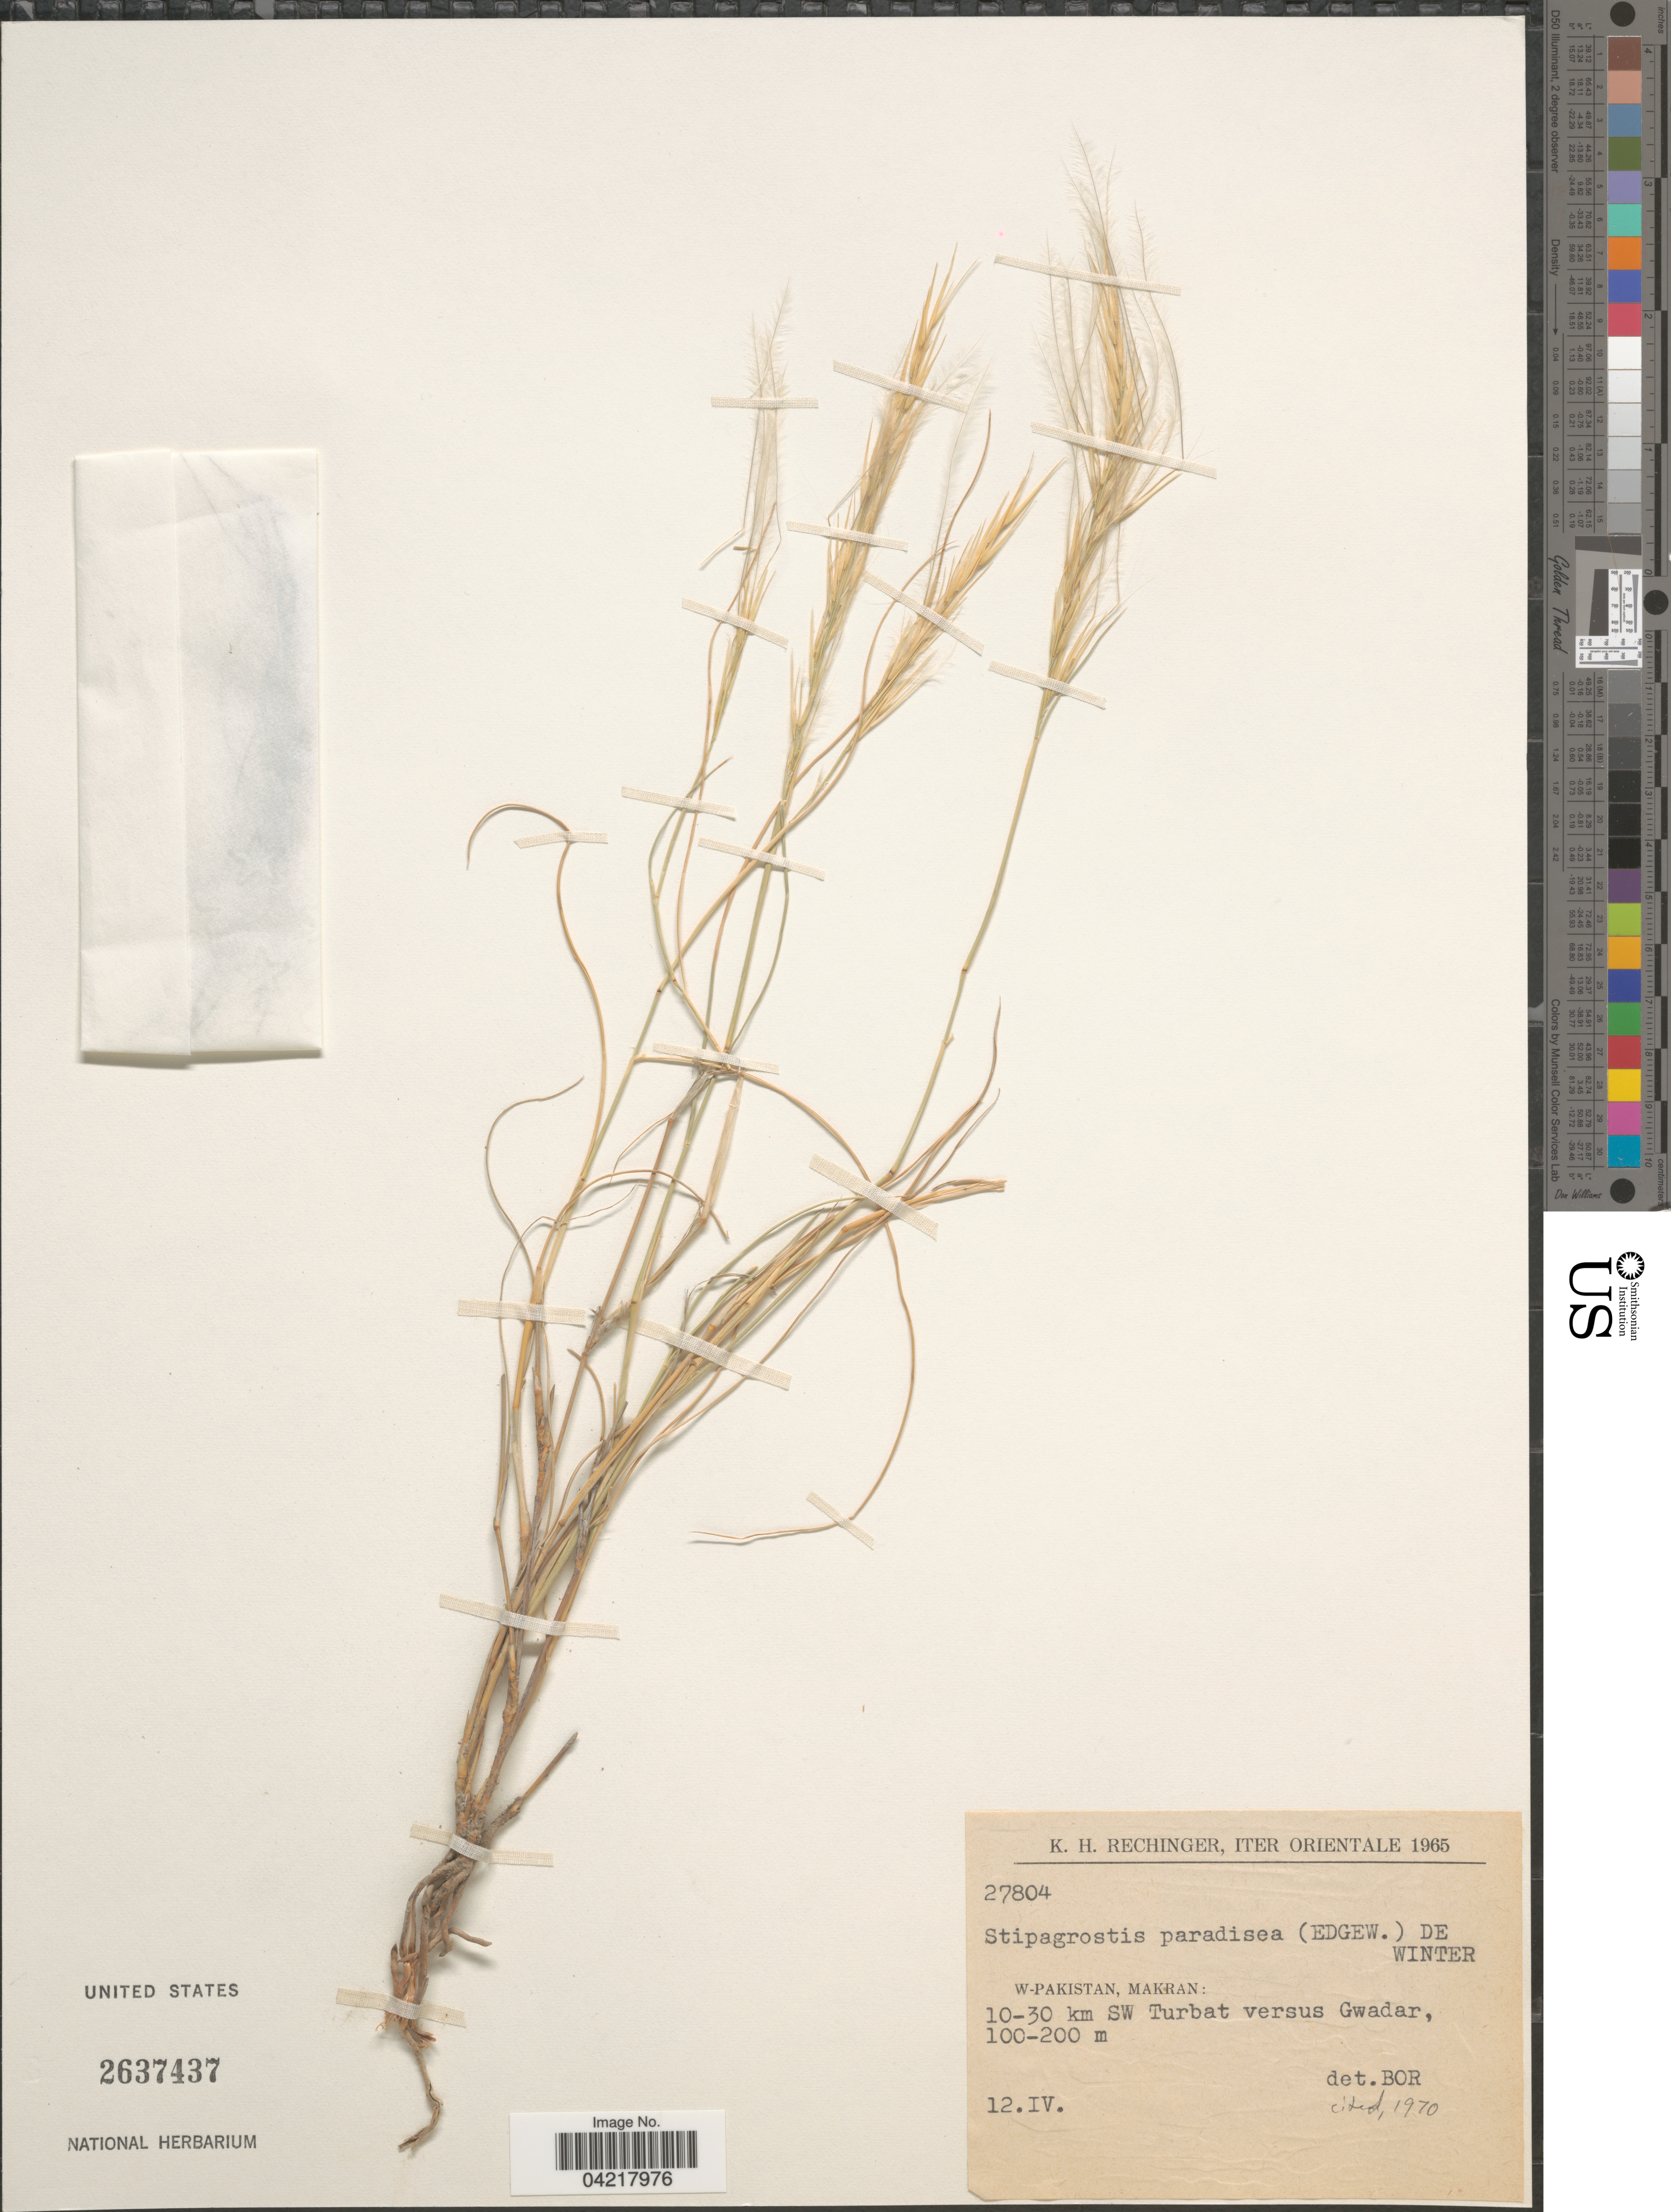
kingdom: Plantae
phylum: Tracheophyta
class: Liliopsida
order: Poales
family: Poaceae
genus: Stipagrostis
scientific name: Stipagrostis paradisea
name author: (Edgew.) De Winter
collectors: K. H. Rechinger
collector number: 27804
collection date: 1965-04-12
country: Pakistan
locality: Iter Orientale 1965. W-Pakistan, Makran: 10-30 km SW Turbat versus Gwadar.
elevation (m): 100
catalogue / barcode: US 2637437